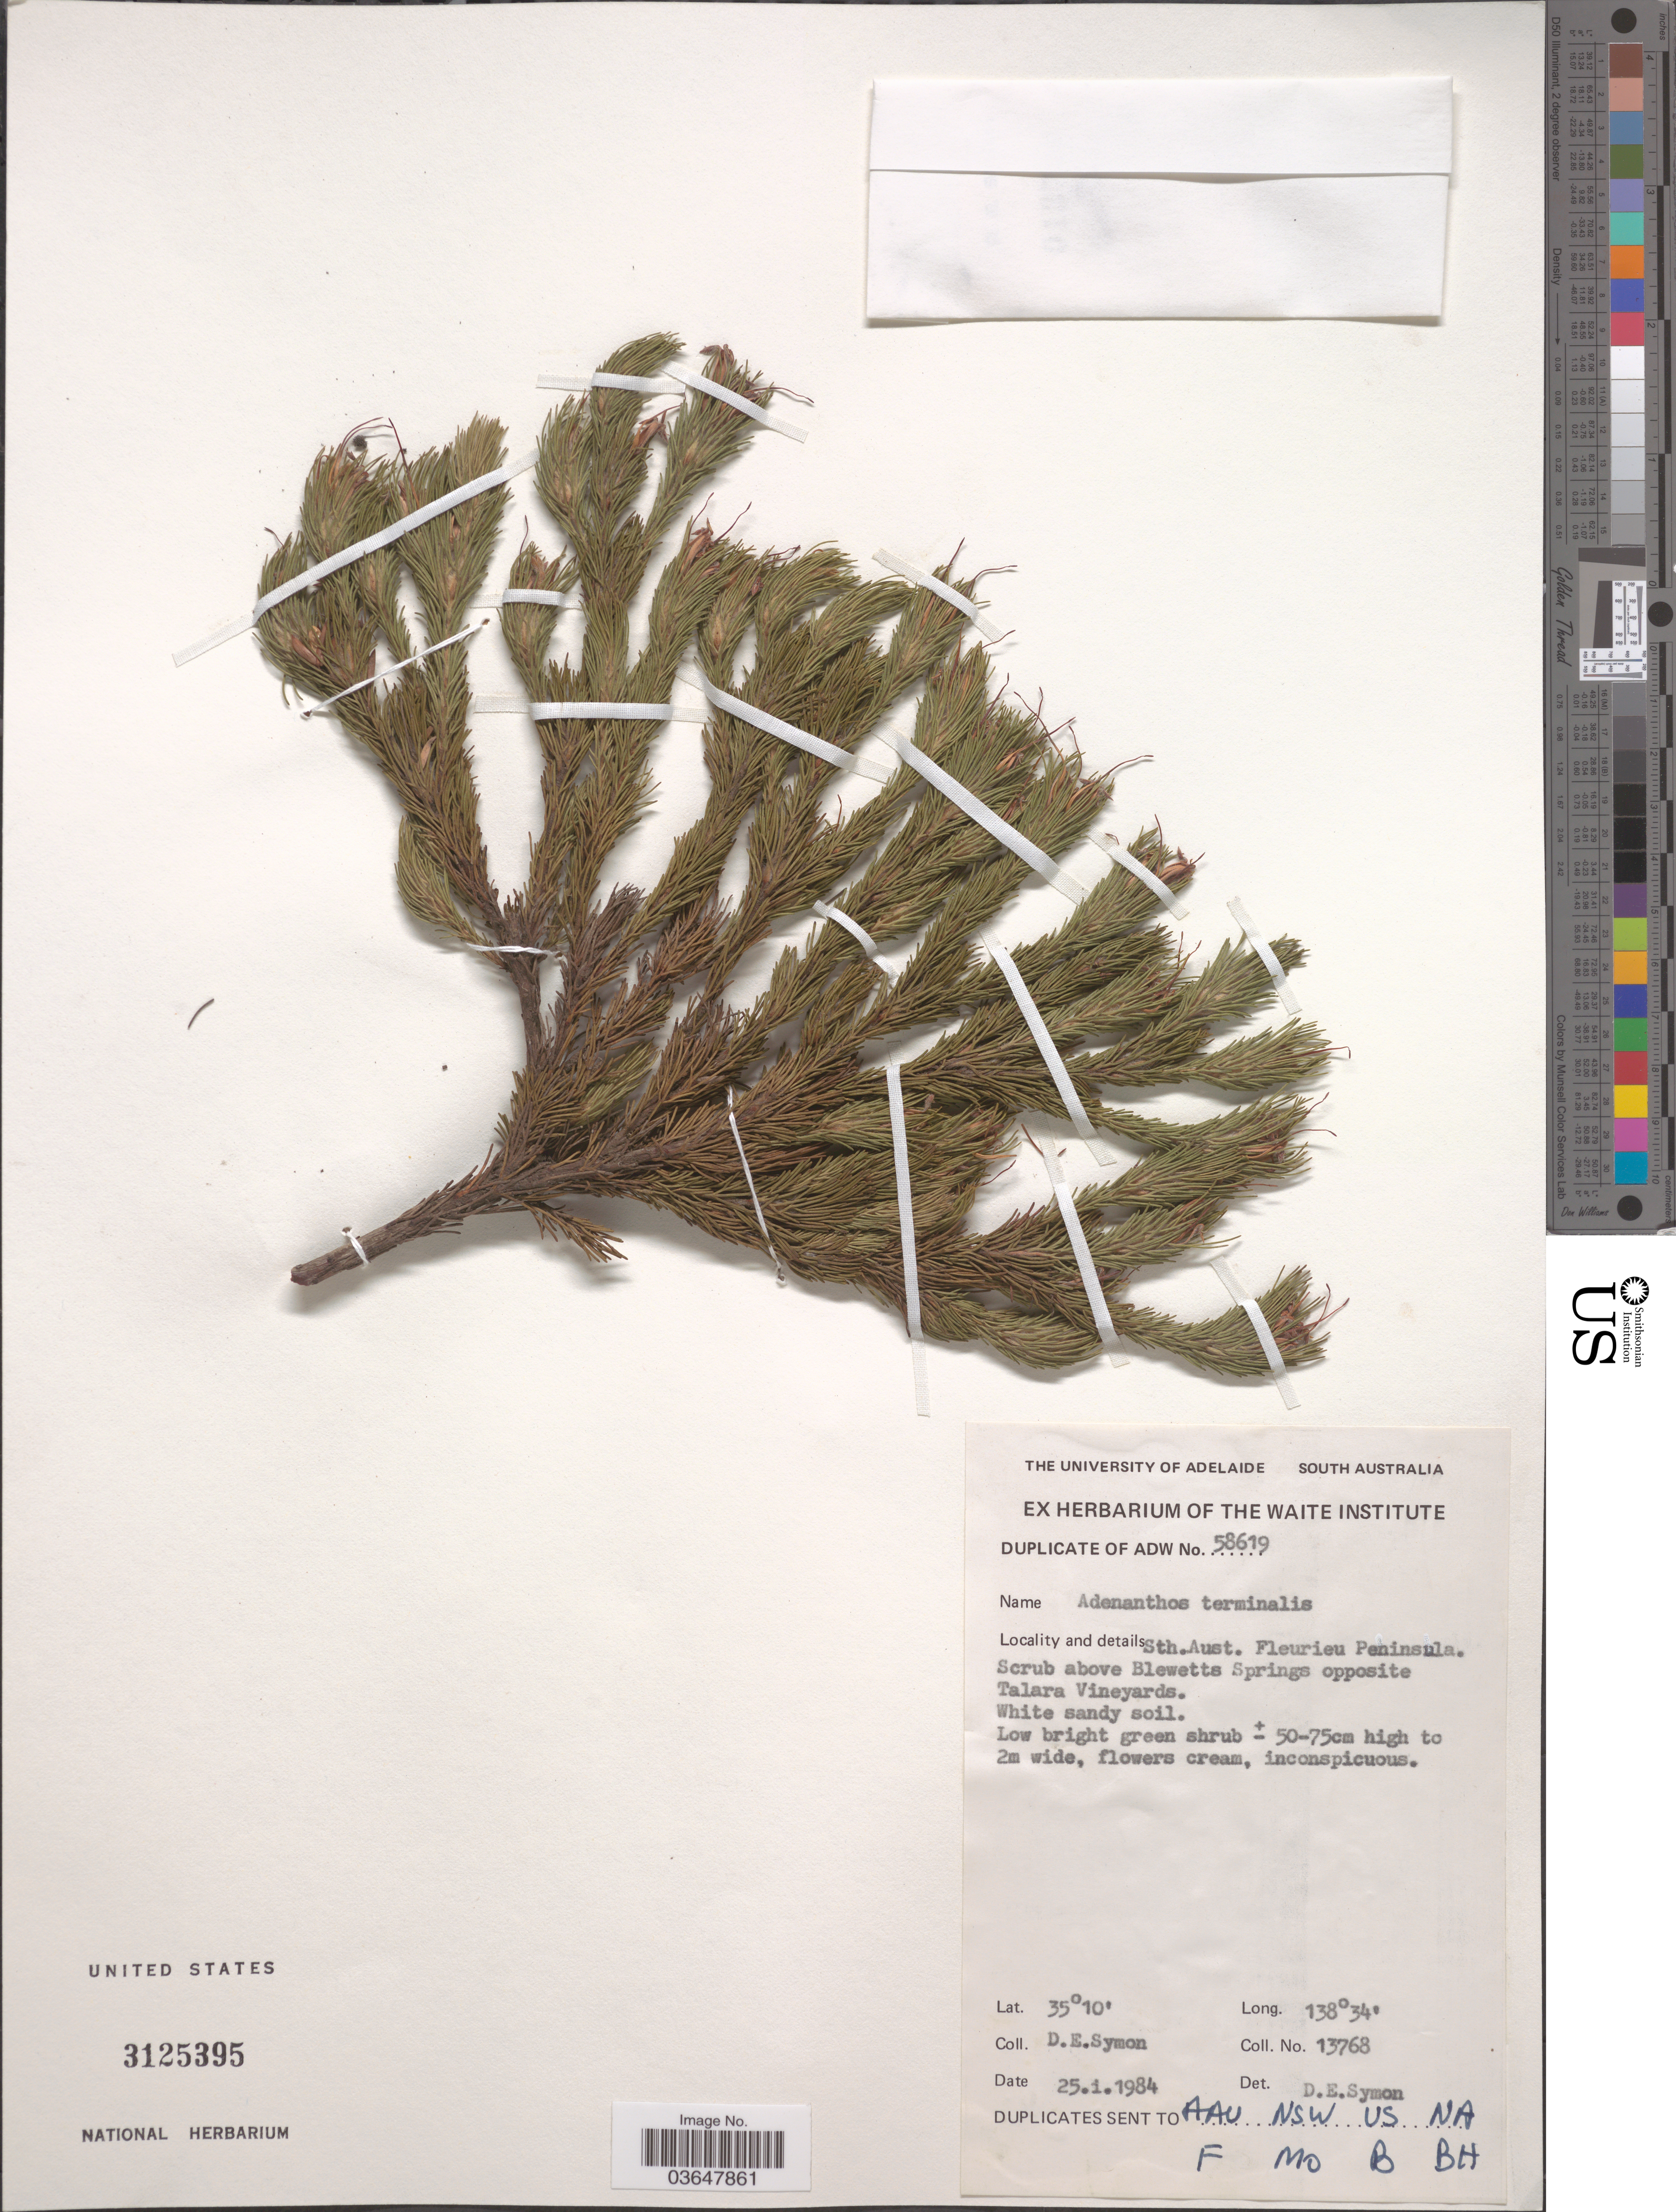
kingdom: Plantae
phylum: Tracheophyta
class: Magnoliopsida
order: Proteales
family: Proteaceae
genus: Adenanthos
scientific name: Adenanthos terminalis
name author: R. Br.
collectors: D. Symon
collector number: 13768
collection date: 1984-01-25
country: Australia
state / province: South Australia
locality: Sth. Aust. Fleurieu Peninsula. above Blewetts Springs opposite Talara Vineyards.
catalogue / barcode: US 3125395